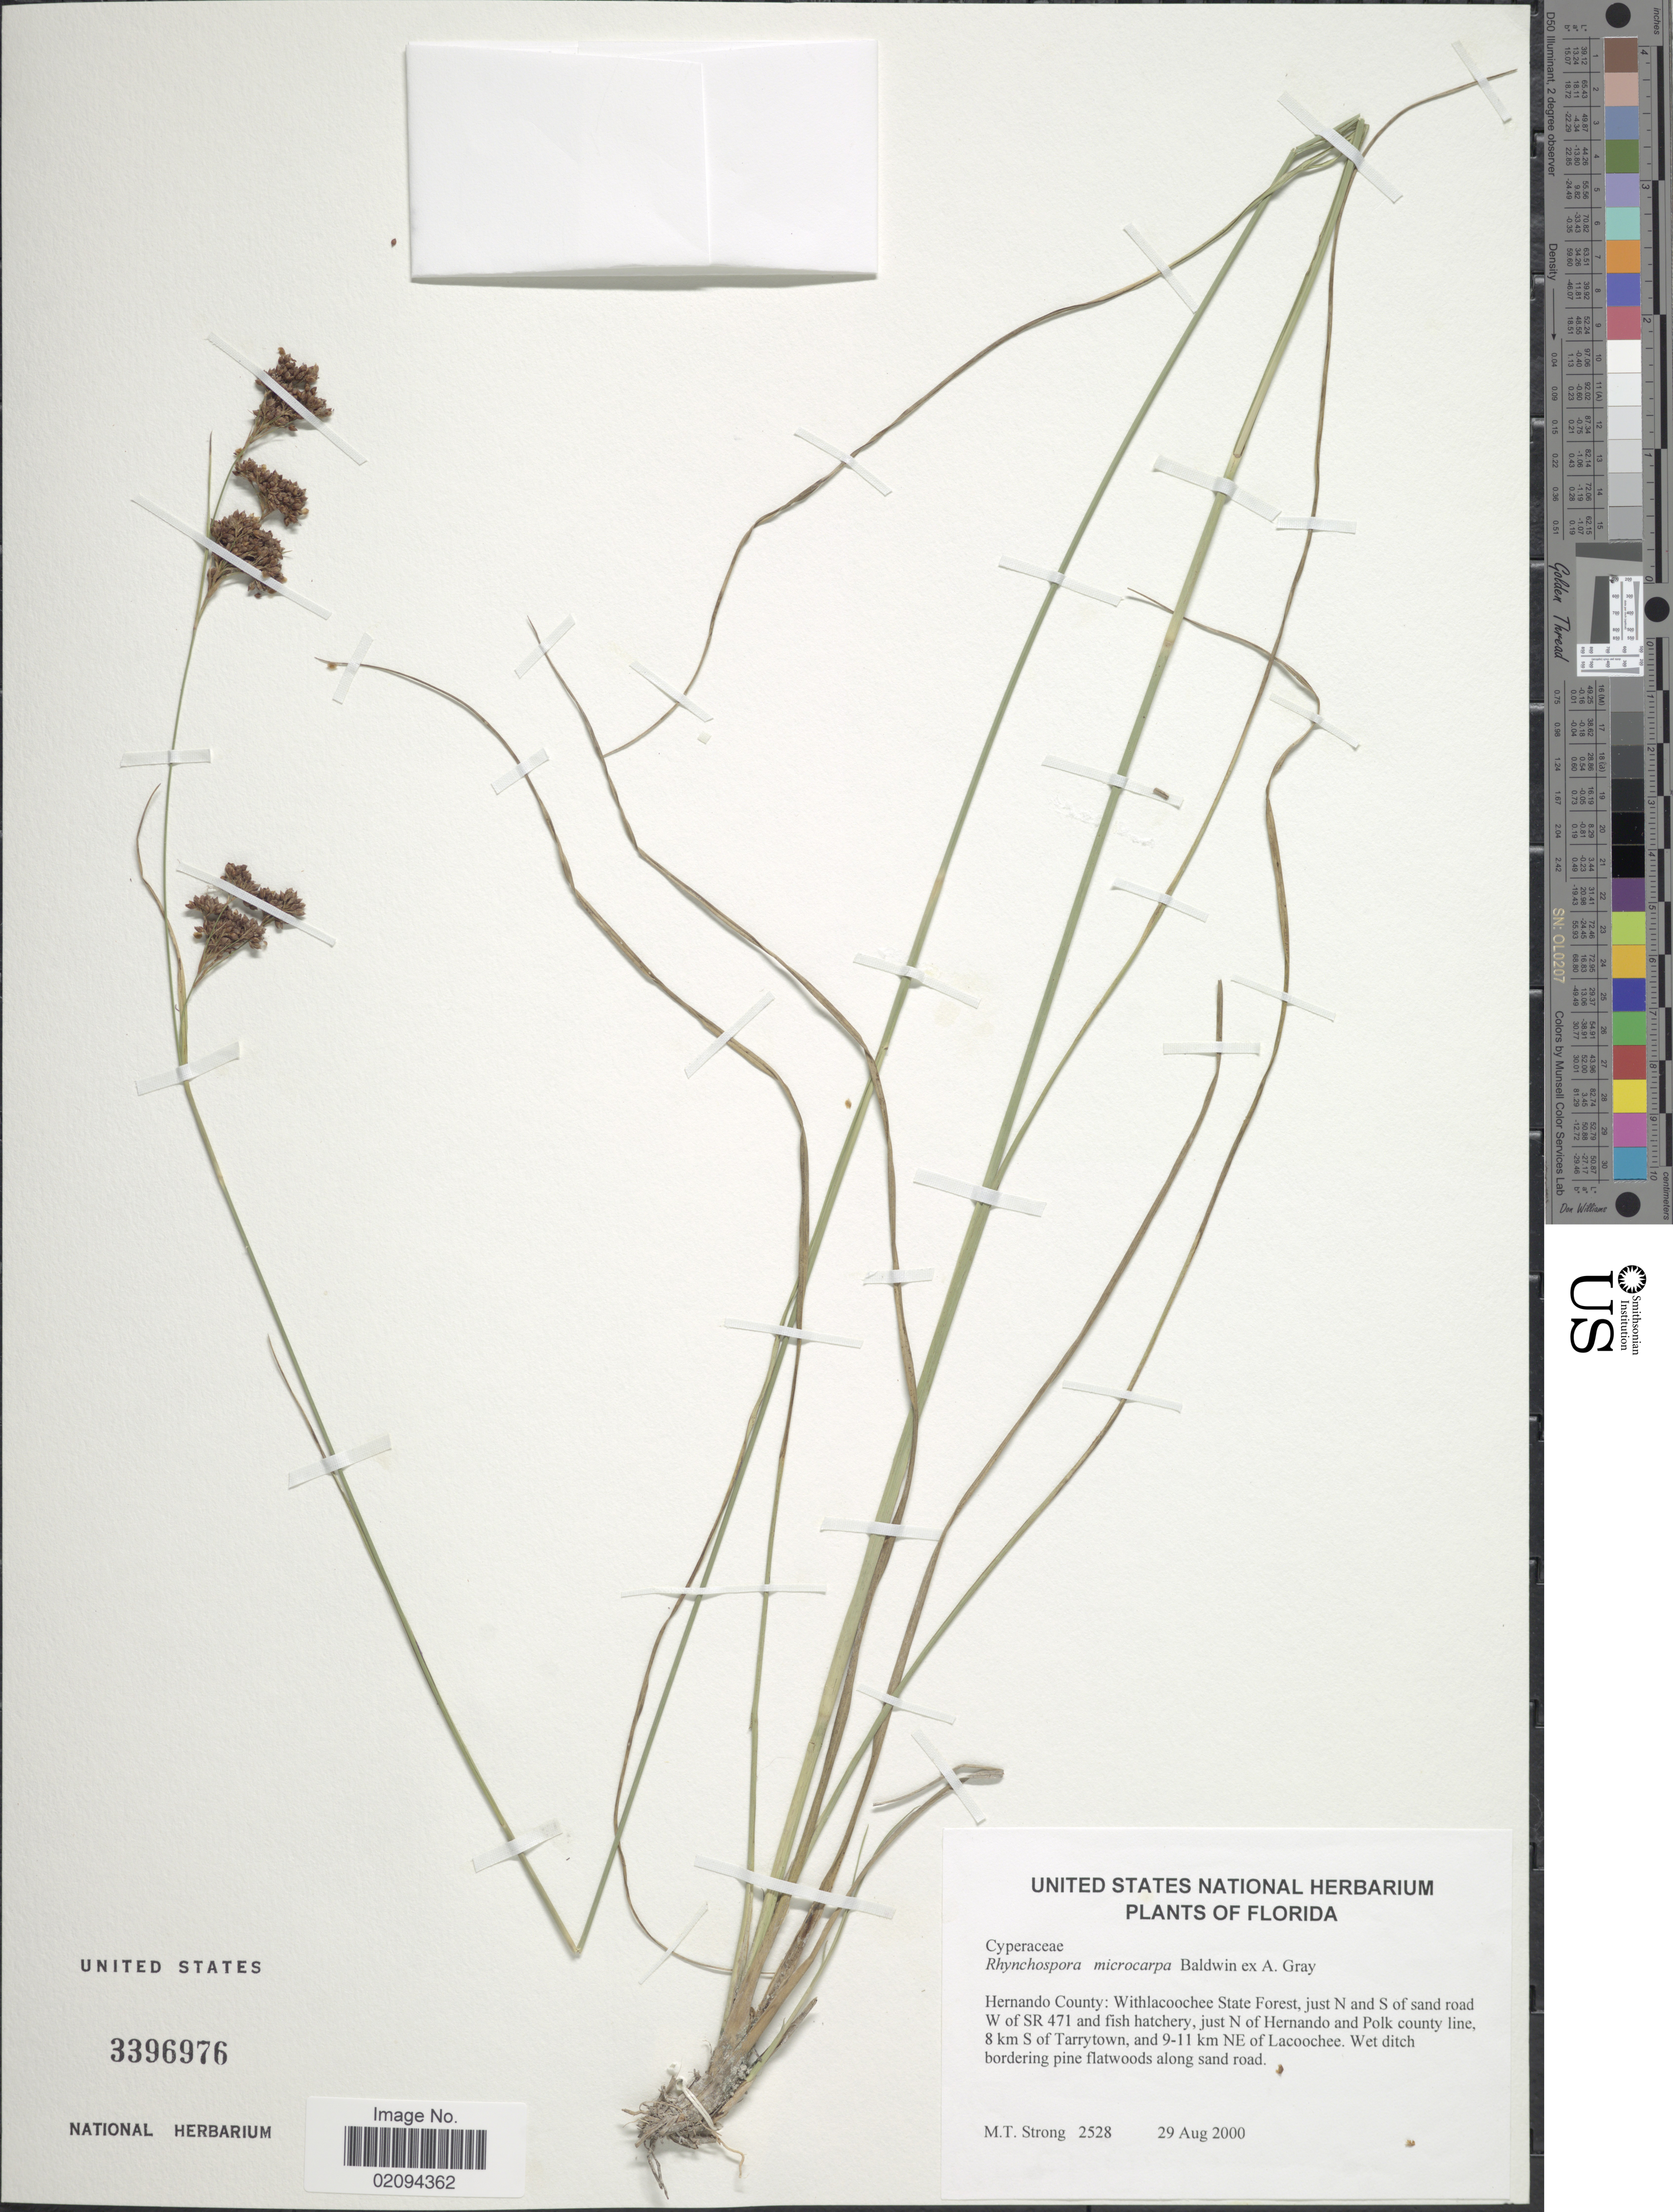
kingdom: Plantae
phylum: Tracheophyta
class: Liliopsida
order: Poales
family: Cyperaceae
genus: Rhynchospora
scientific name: Rhynchospora microcarpa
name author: Baldwin ex A. Gray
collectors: M. T. Strong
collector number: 2528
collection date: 2000-08-29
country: United States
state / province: Florida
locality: Hernando County: Withlacoochee State Forest, just N and S sand road W of SR 471 and fish hatchery, just N of Hernando and Polk county line, 8 km S of Tarrytown, and 9-11 km NE of Lacoochee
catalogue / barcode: US 3396976